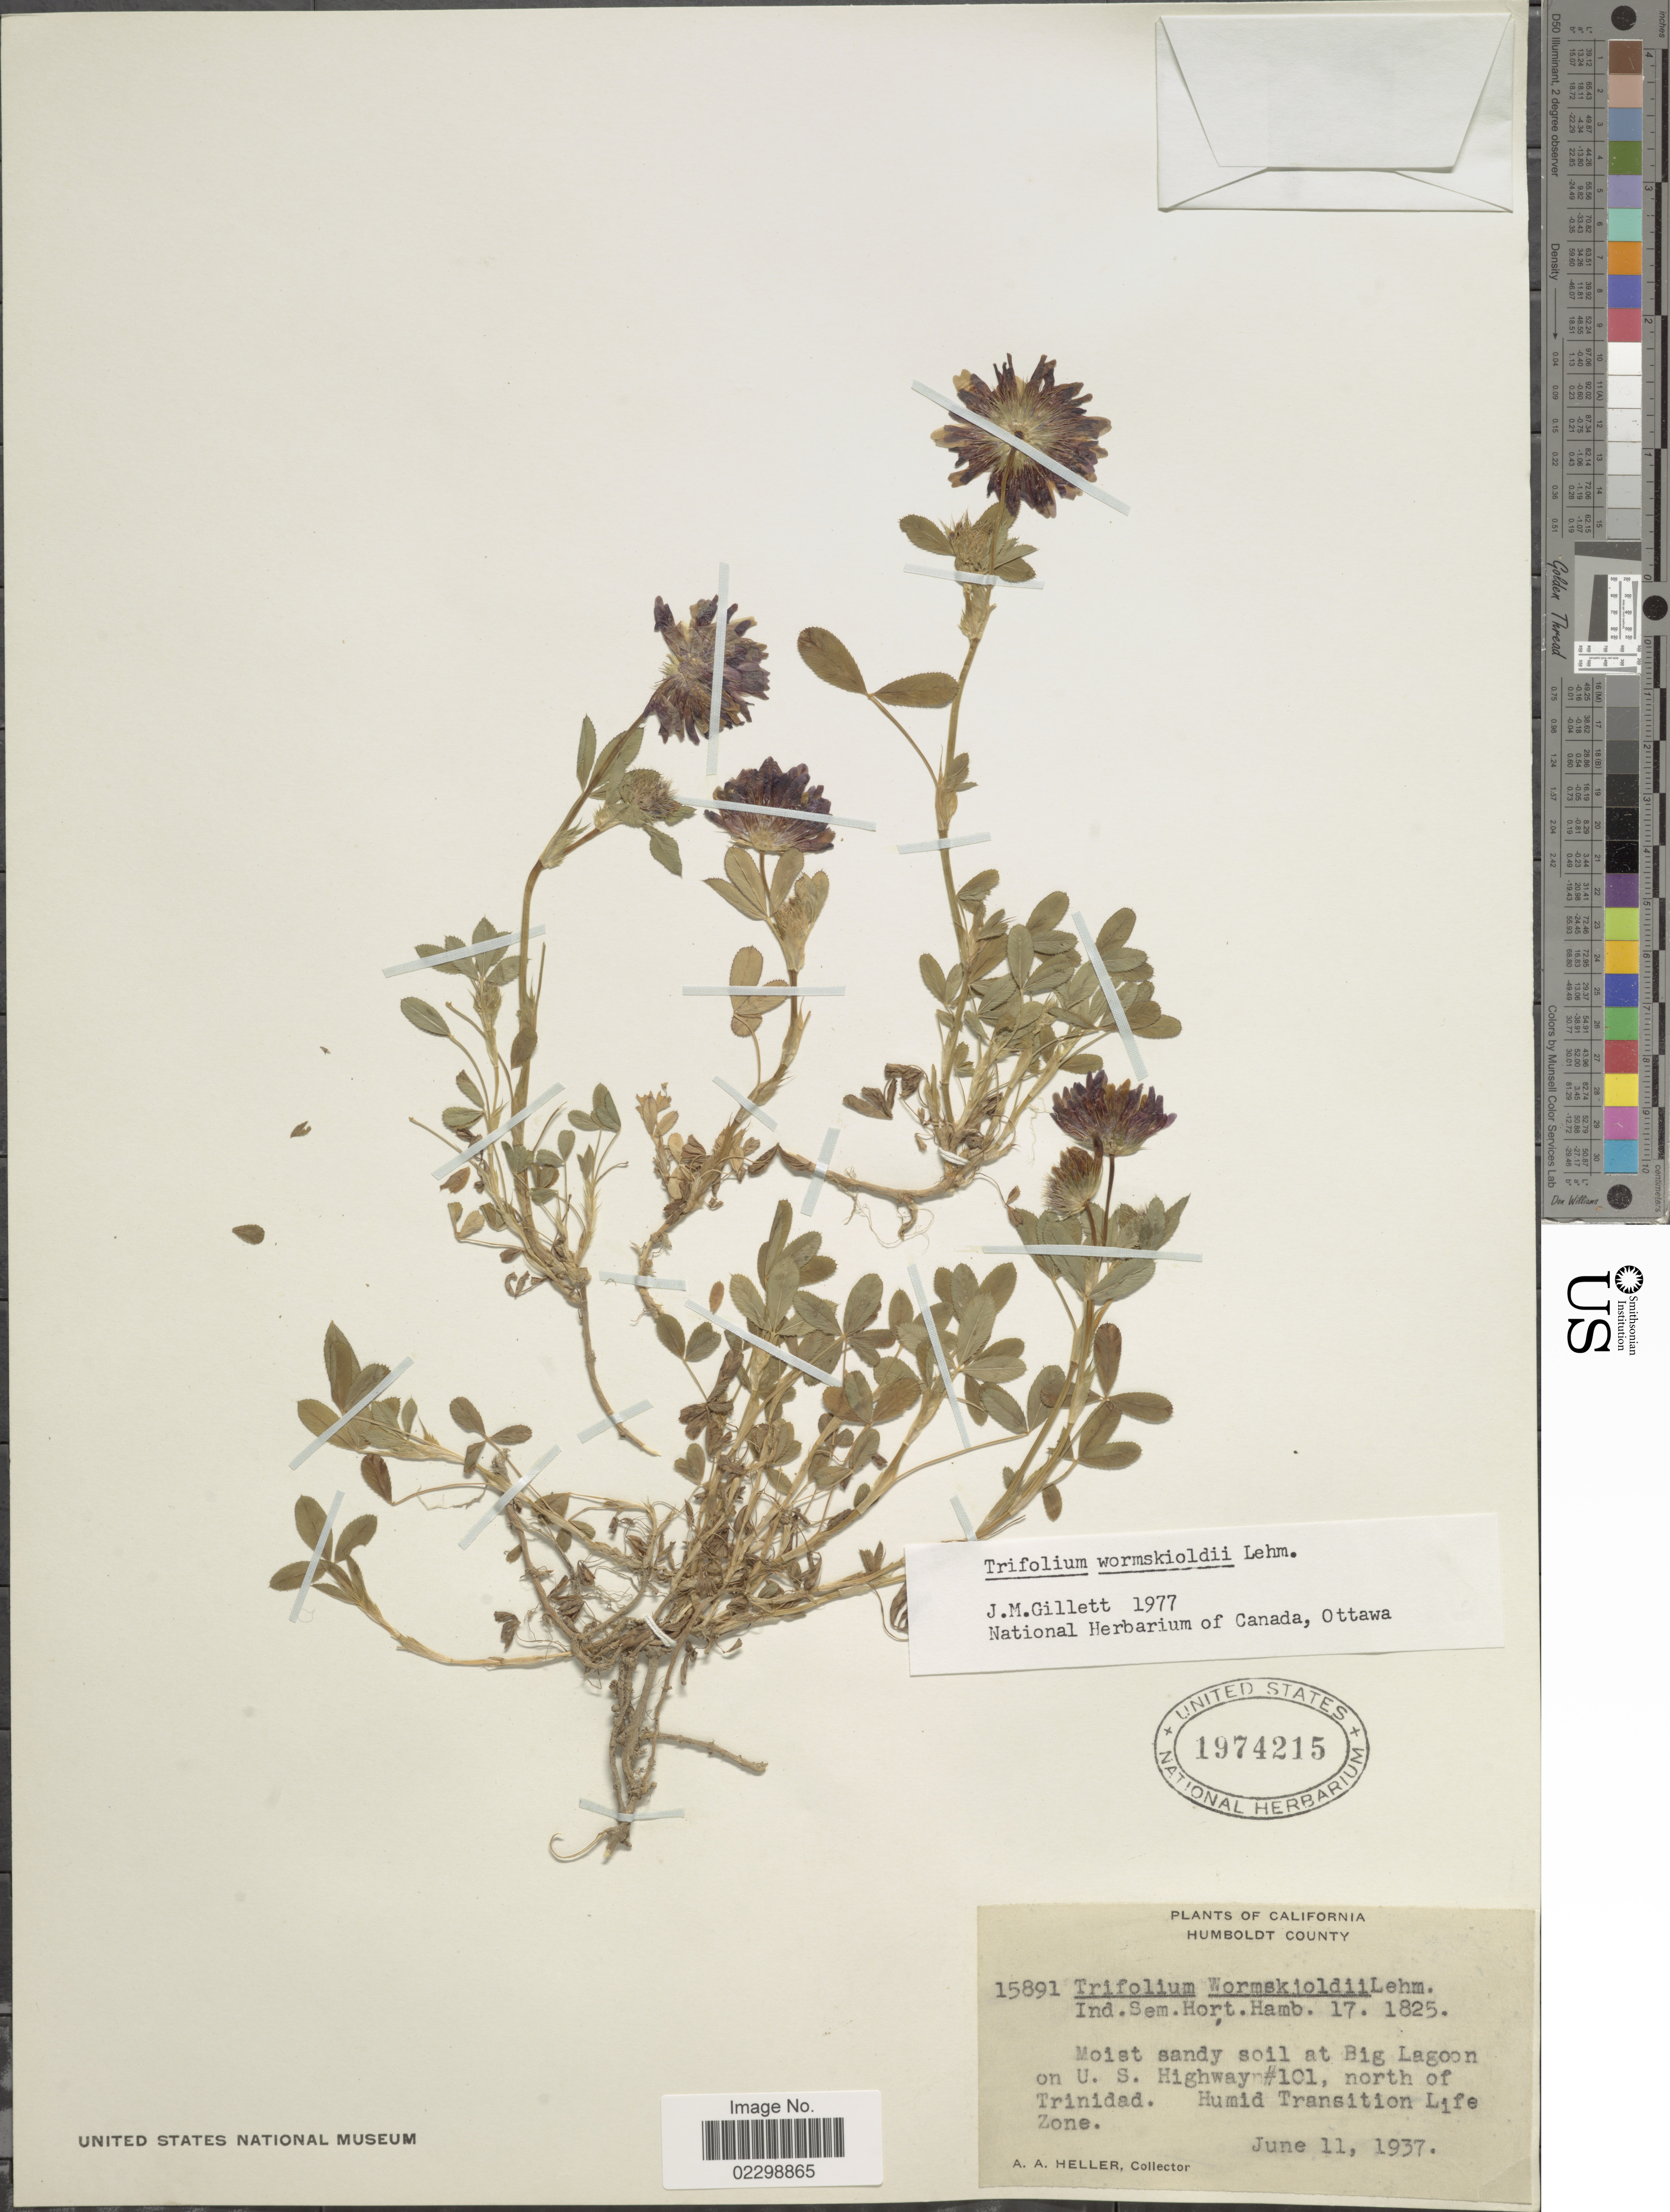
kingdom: Plantae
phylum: Tracheophyta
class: Magnoliopsida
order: Fabales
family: Fabaceae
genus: Trifolium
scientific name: Trifolium wormskioldii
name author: Lehm.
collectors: A. A. Heller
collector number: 15891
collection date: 1937-06-11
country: United States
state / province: California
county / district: Humboldt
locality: Humboldt County, moist sandy soil at Big Lagoon on U.S. Highway #101, north of Trinidad, Humoid Transition Life Zone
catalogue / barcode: US 1974215